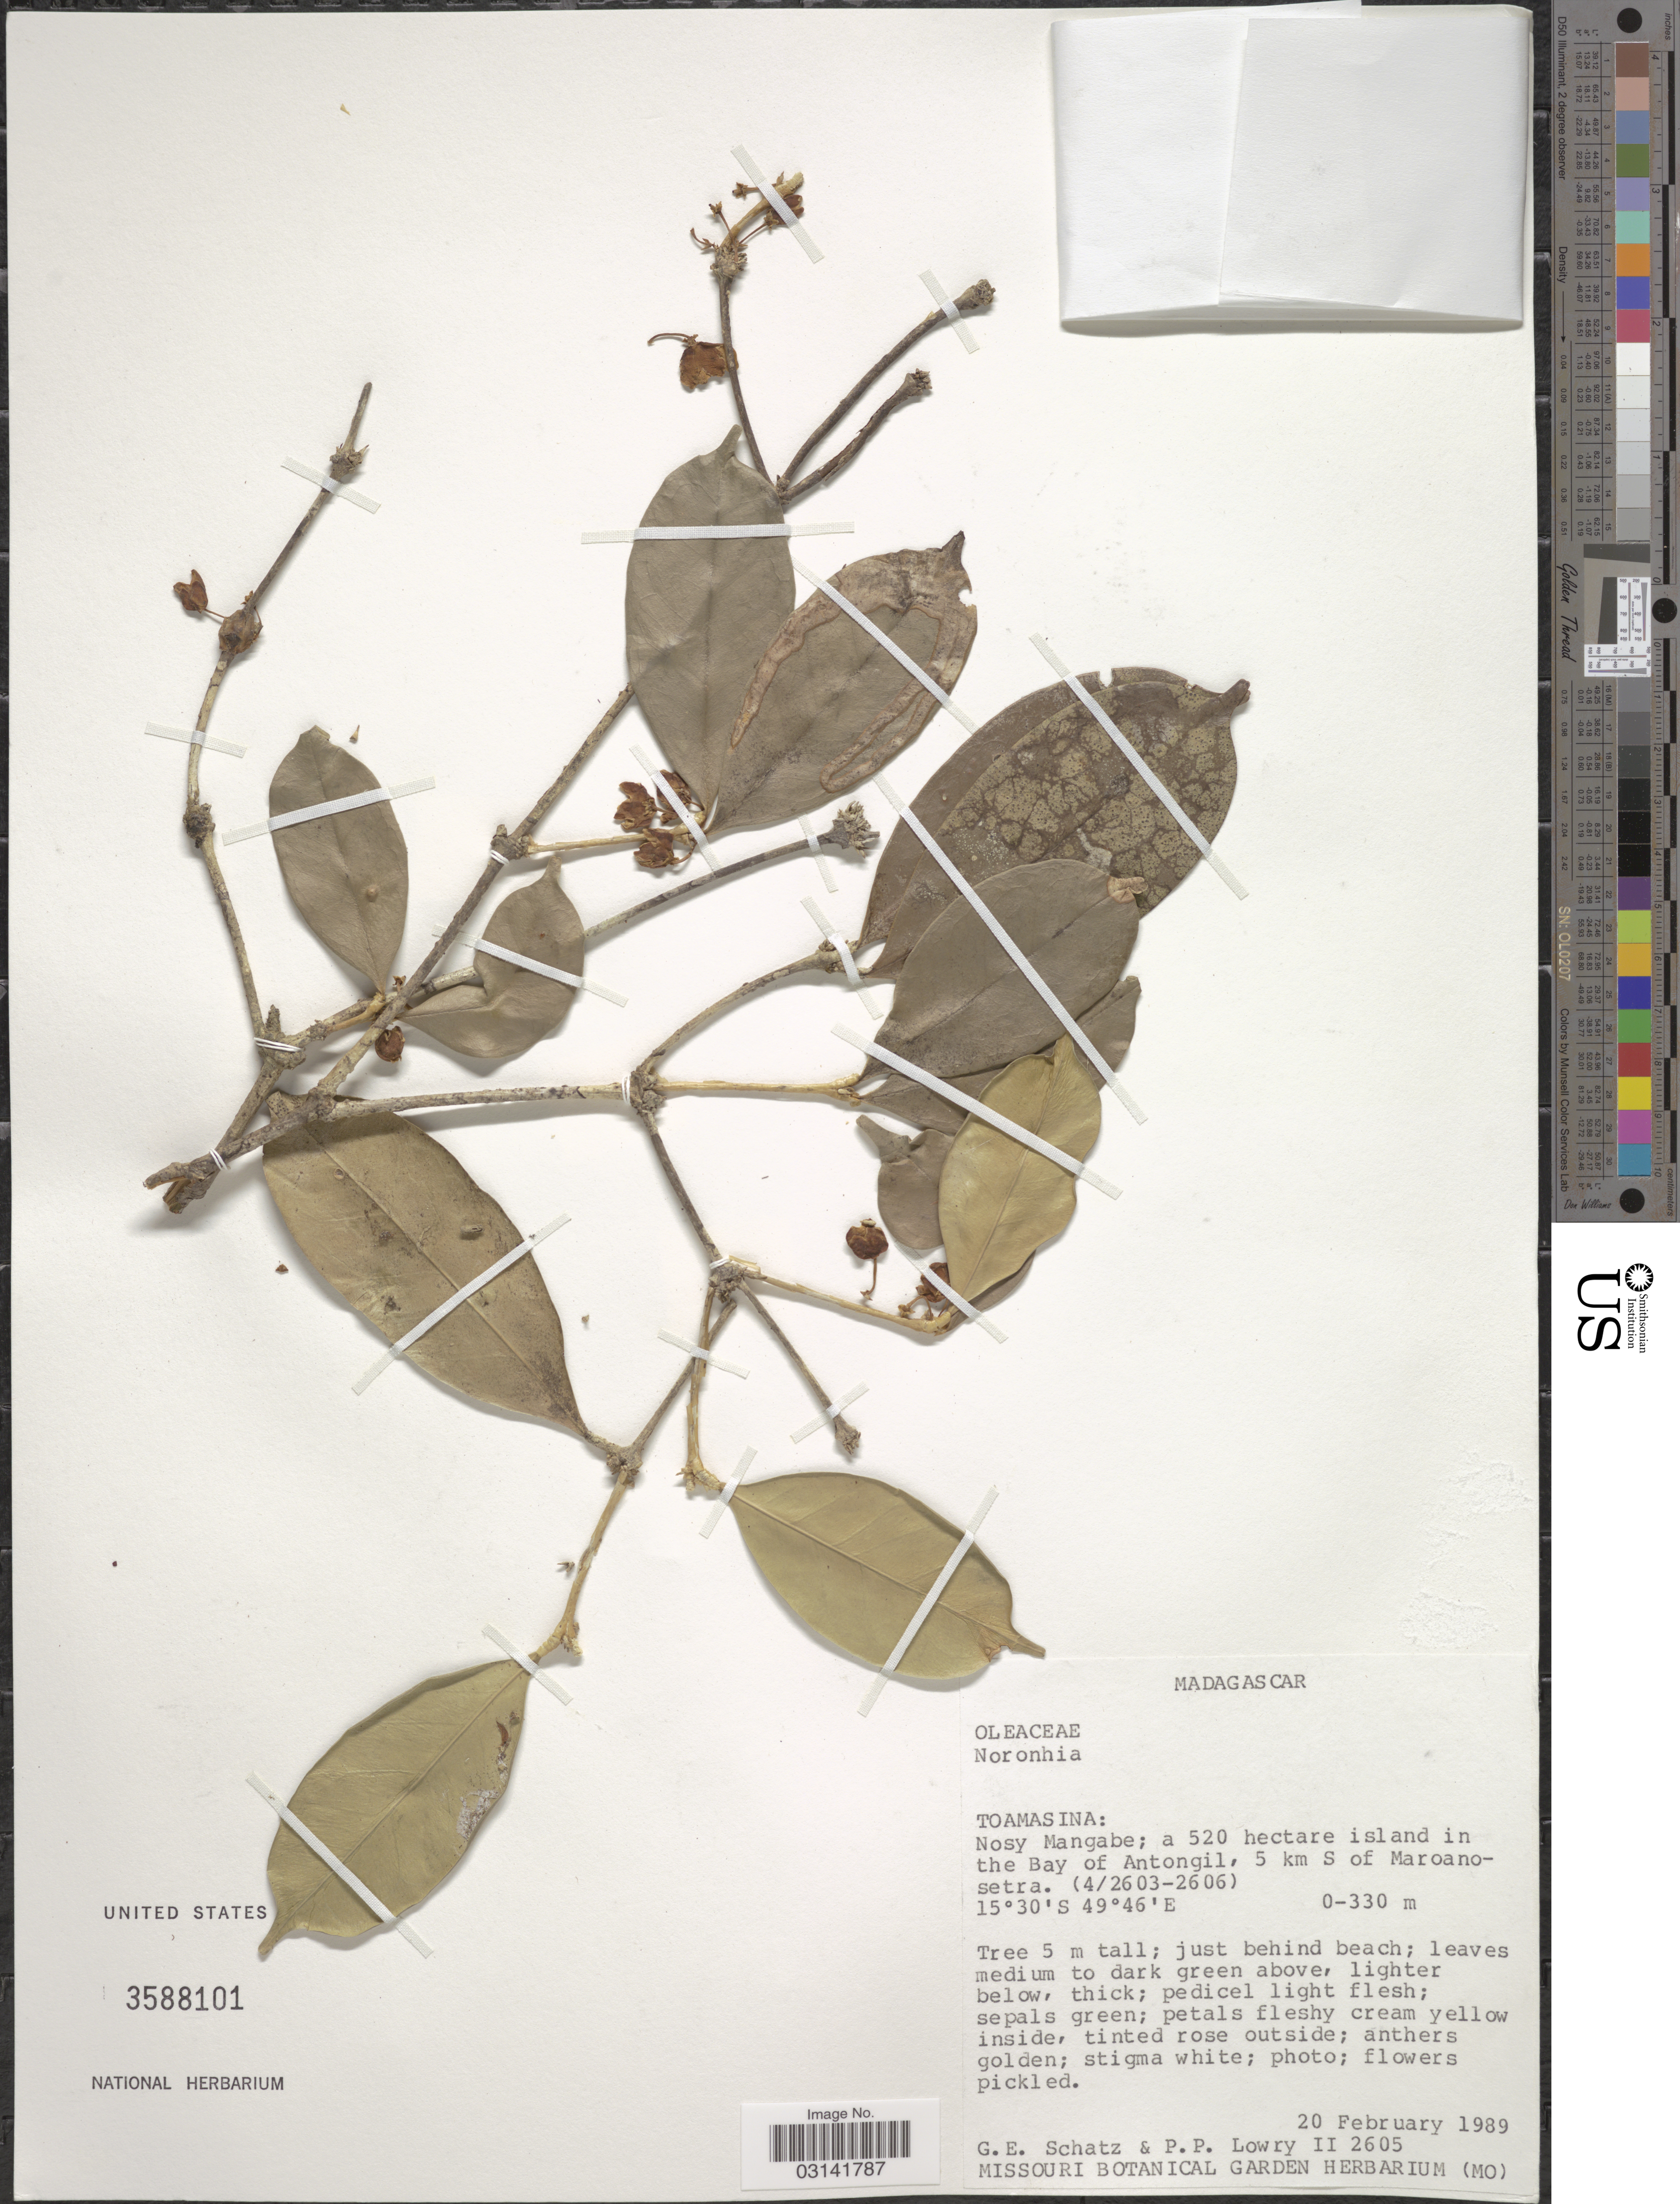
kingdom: Plantae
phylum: Tracheophyta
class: Magnoliopsida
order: Lamiales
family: Oleaceae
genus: Noronhia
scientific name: Noronhia sp.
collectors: G. Schatz & P. P. Lowry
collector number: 2605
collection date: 1989-02-20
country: Madagascar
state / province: Analanjirofo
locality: Nosy Mangabe; a 520 hectare island in the Bay of Antongil, 5 km S of Maroano-setra (4/2603-2606).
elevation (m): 0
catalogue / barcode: US 3588101